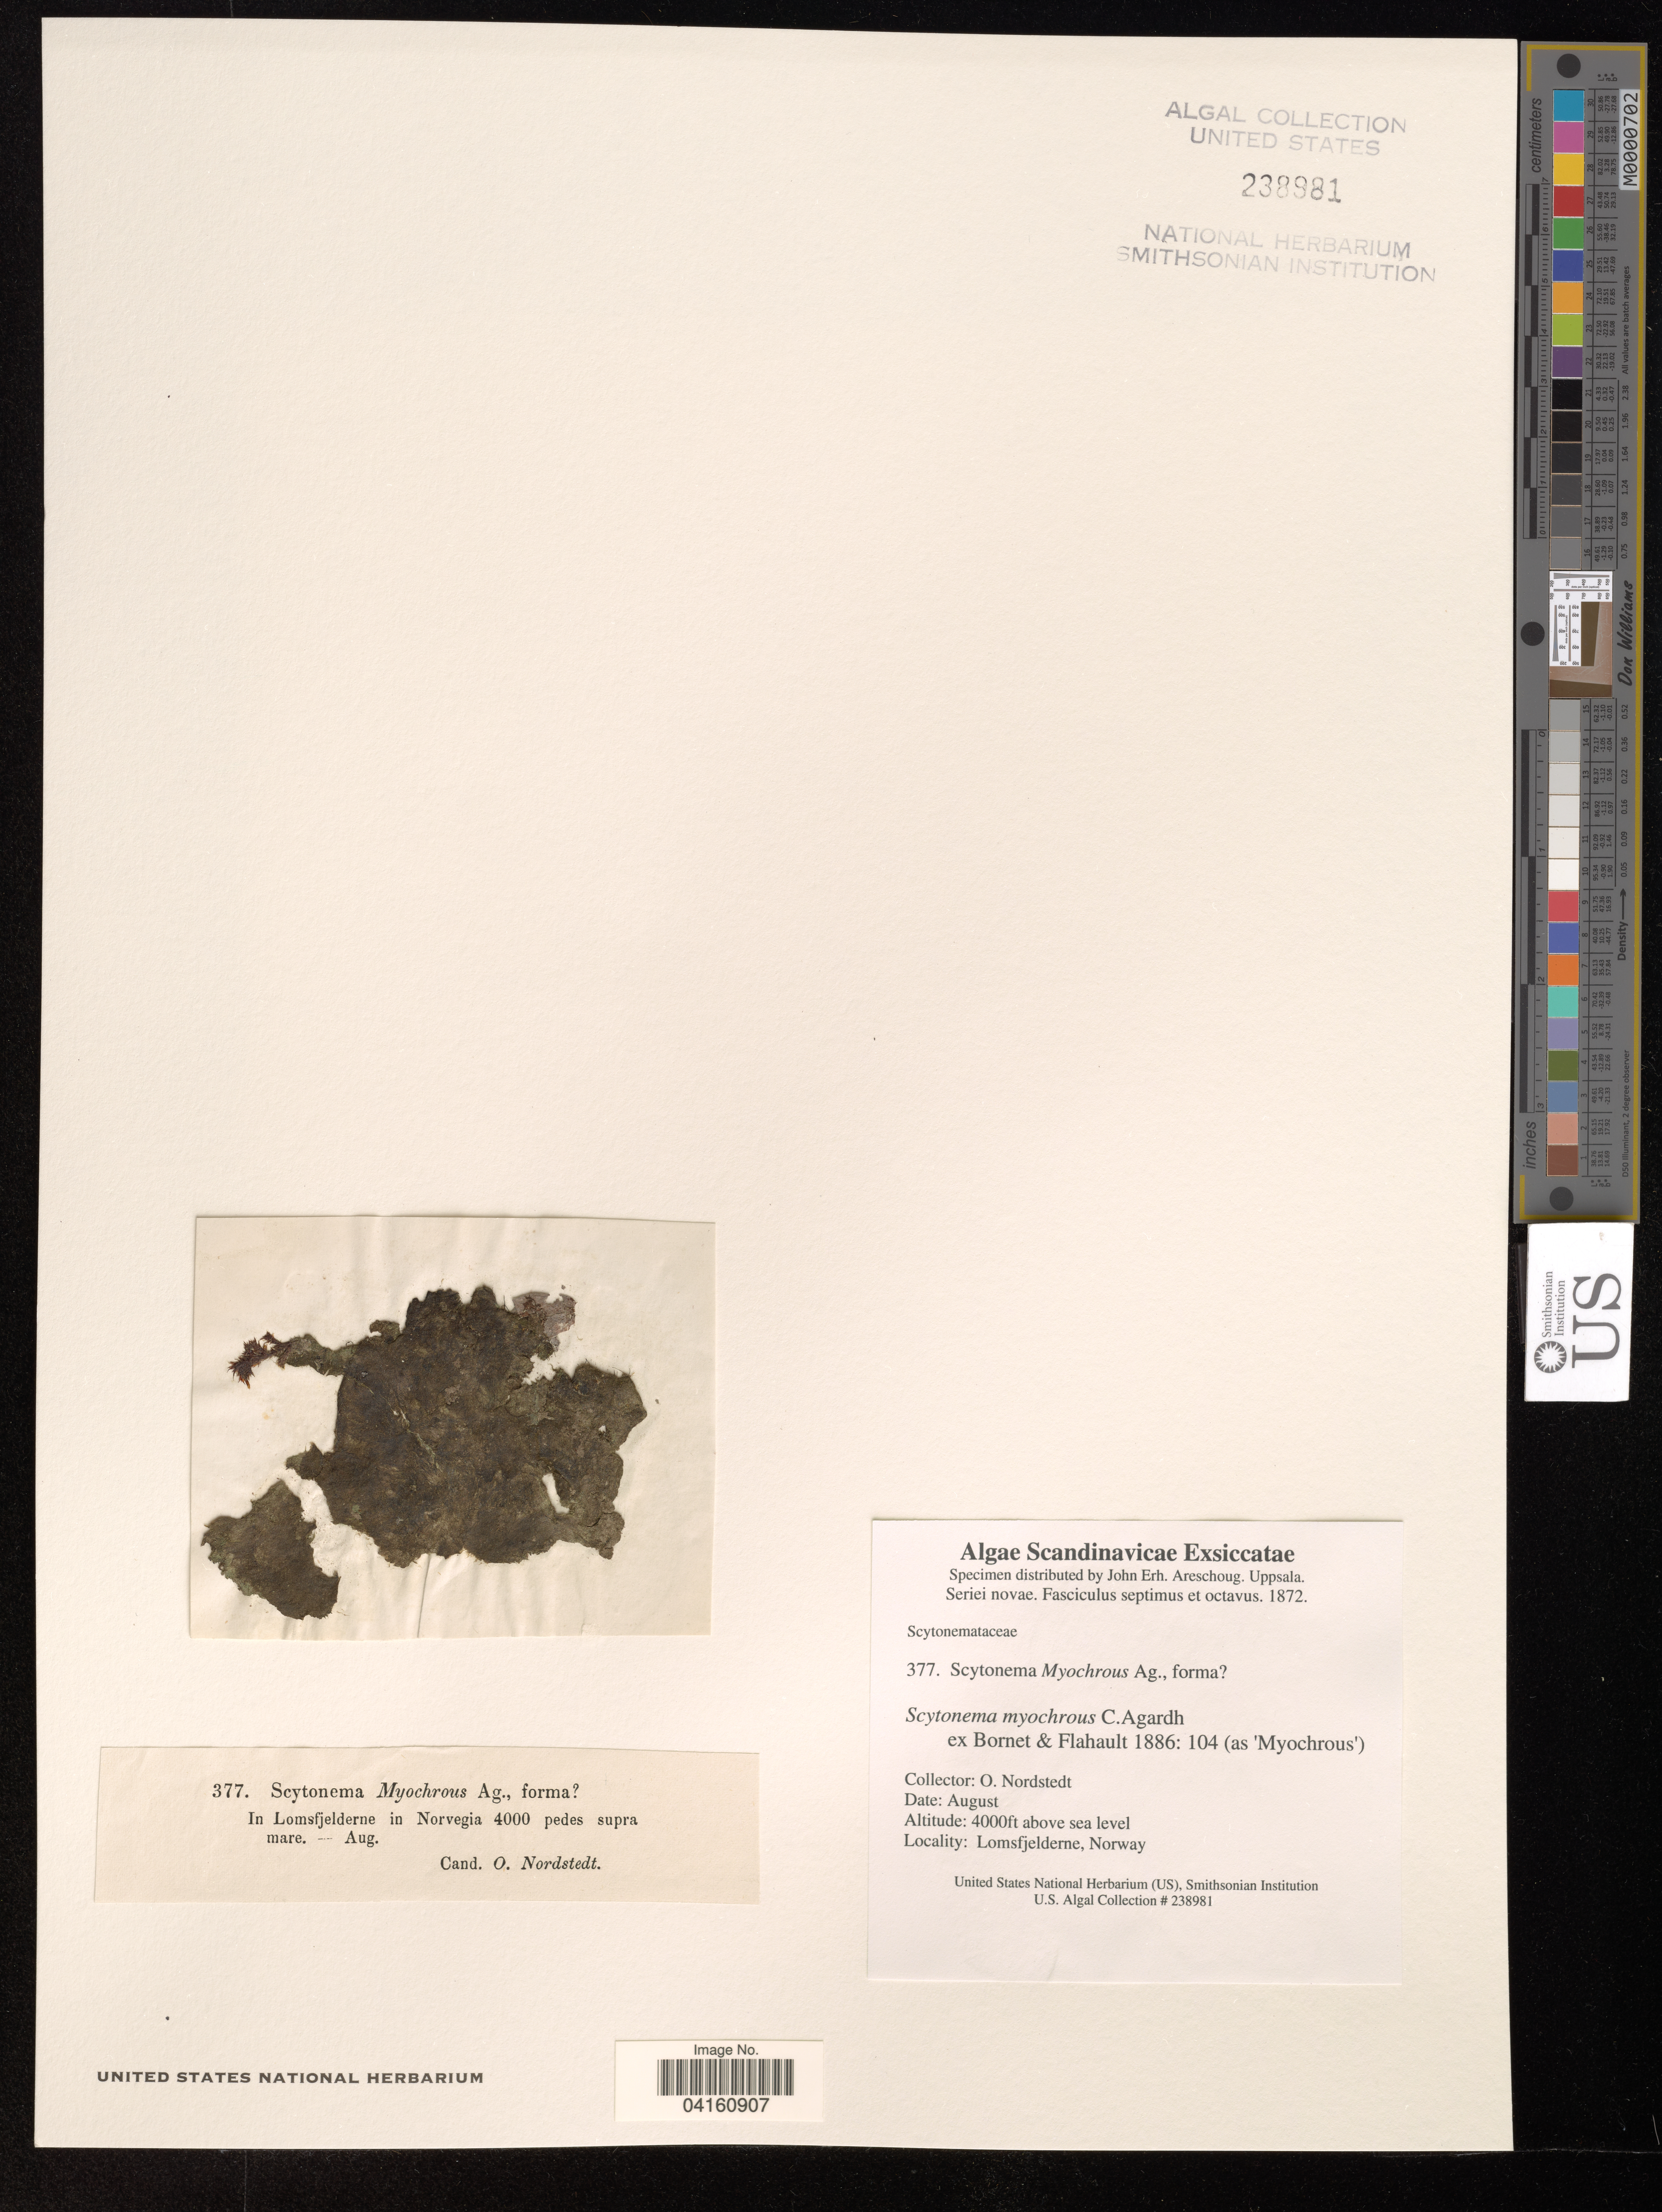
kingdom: Bacteria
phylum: Cyanobacteria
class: Cyanobacteriia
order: Cyanobacteriales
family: Scytonemataceae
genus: Scytonema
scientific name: Scytonema myochrous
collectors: O. Nordstedt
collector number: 377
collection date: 1872-08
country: Norway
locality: Lomsfjelderne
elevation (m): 1219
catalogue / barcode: US 238981